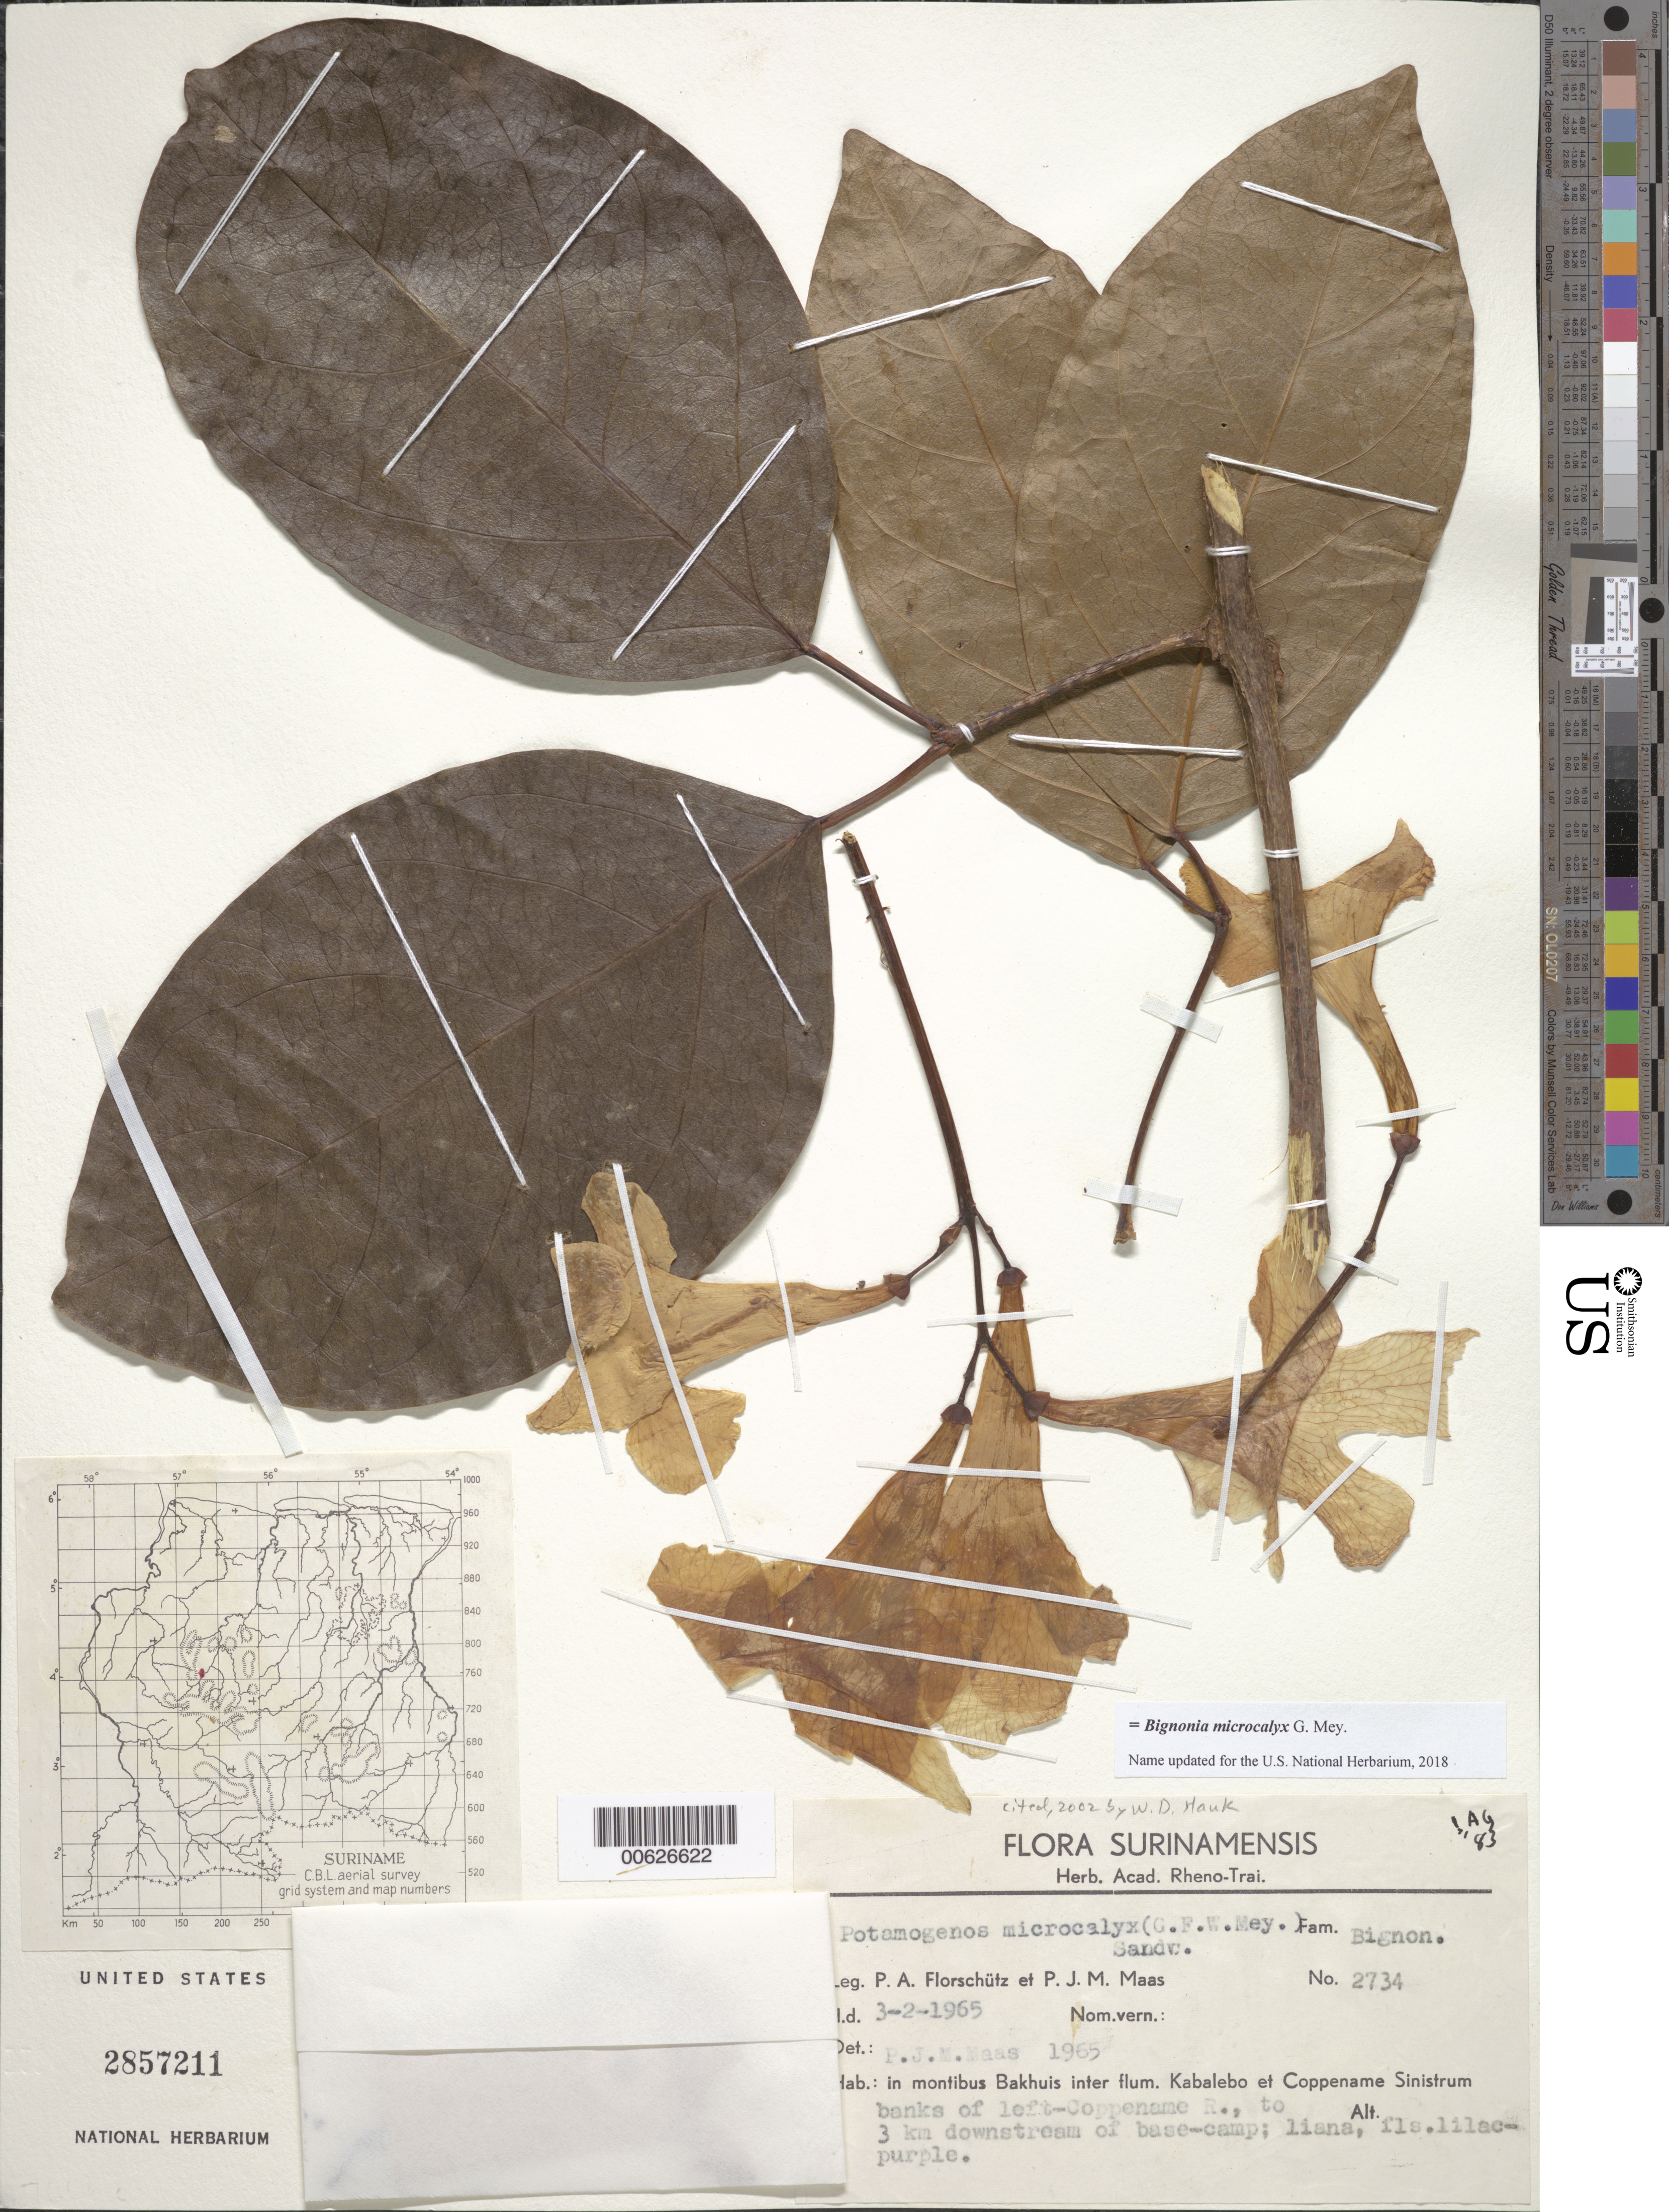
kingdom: Plantae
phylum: Tracheophyta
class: Magnoliopsida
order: Lamiales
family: Bignoniaceae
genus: Bignonia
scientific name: Bignonia microcalyx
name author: G. Mey.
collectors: P. Florschütz & P. Maas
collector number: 2734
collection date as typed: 3-Feb-65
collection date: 1965-02-03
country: Suriname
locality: Mont Bakhuis, betw. Kabalebo & Coppename Sinistrum Rivers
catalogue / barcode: US 2857211